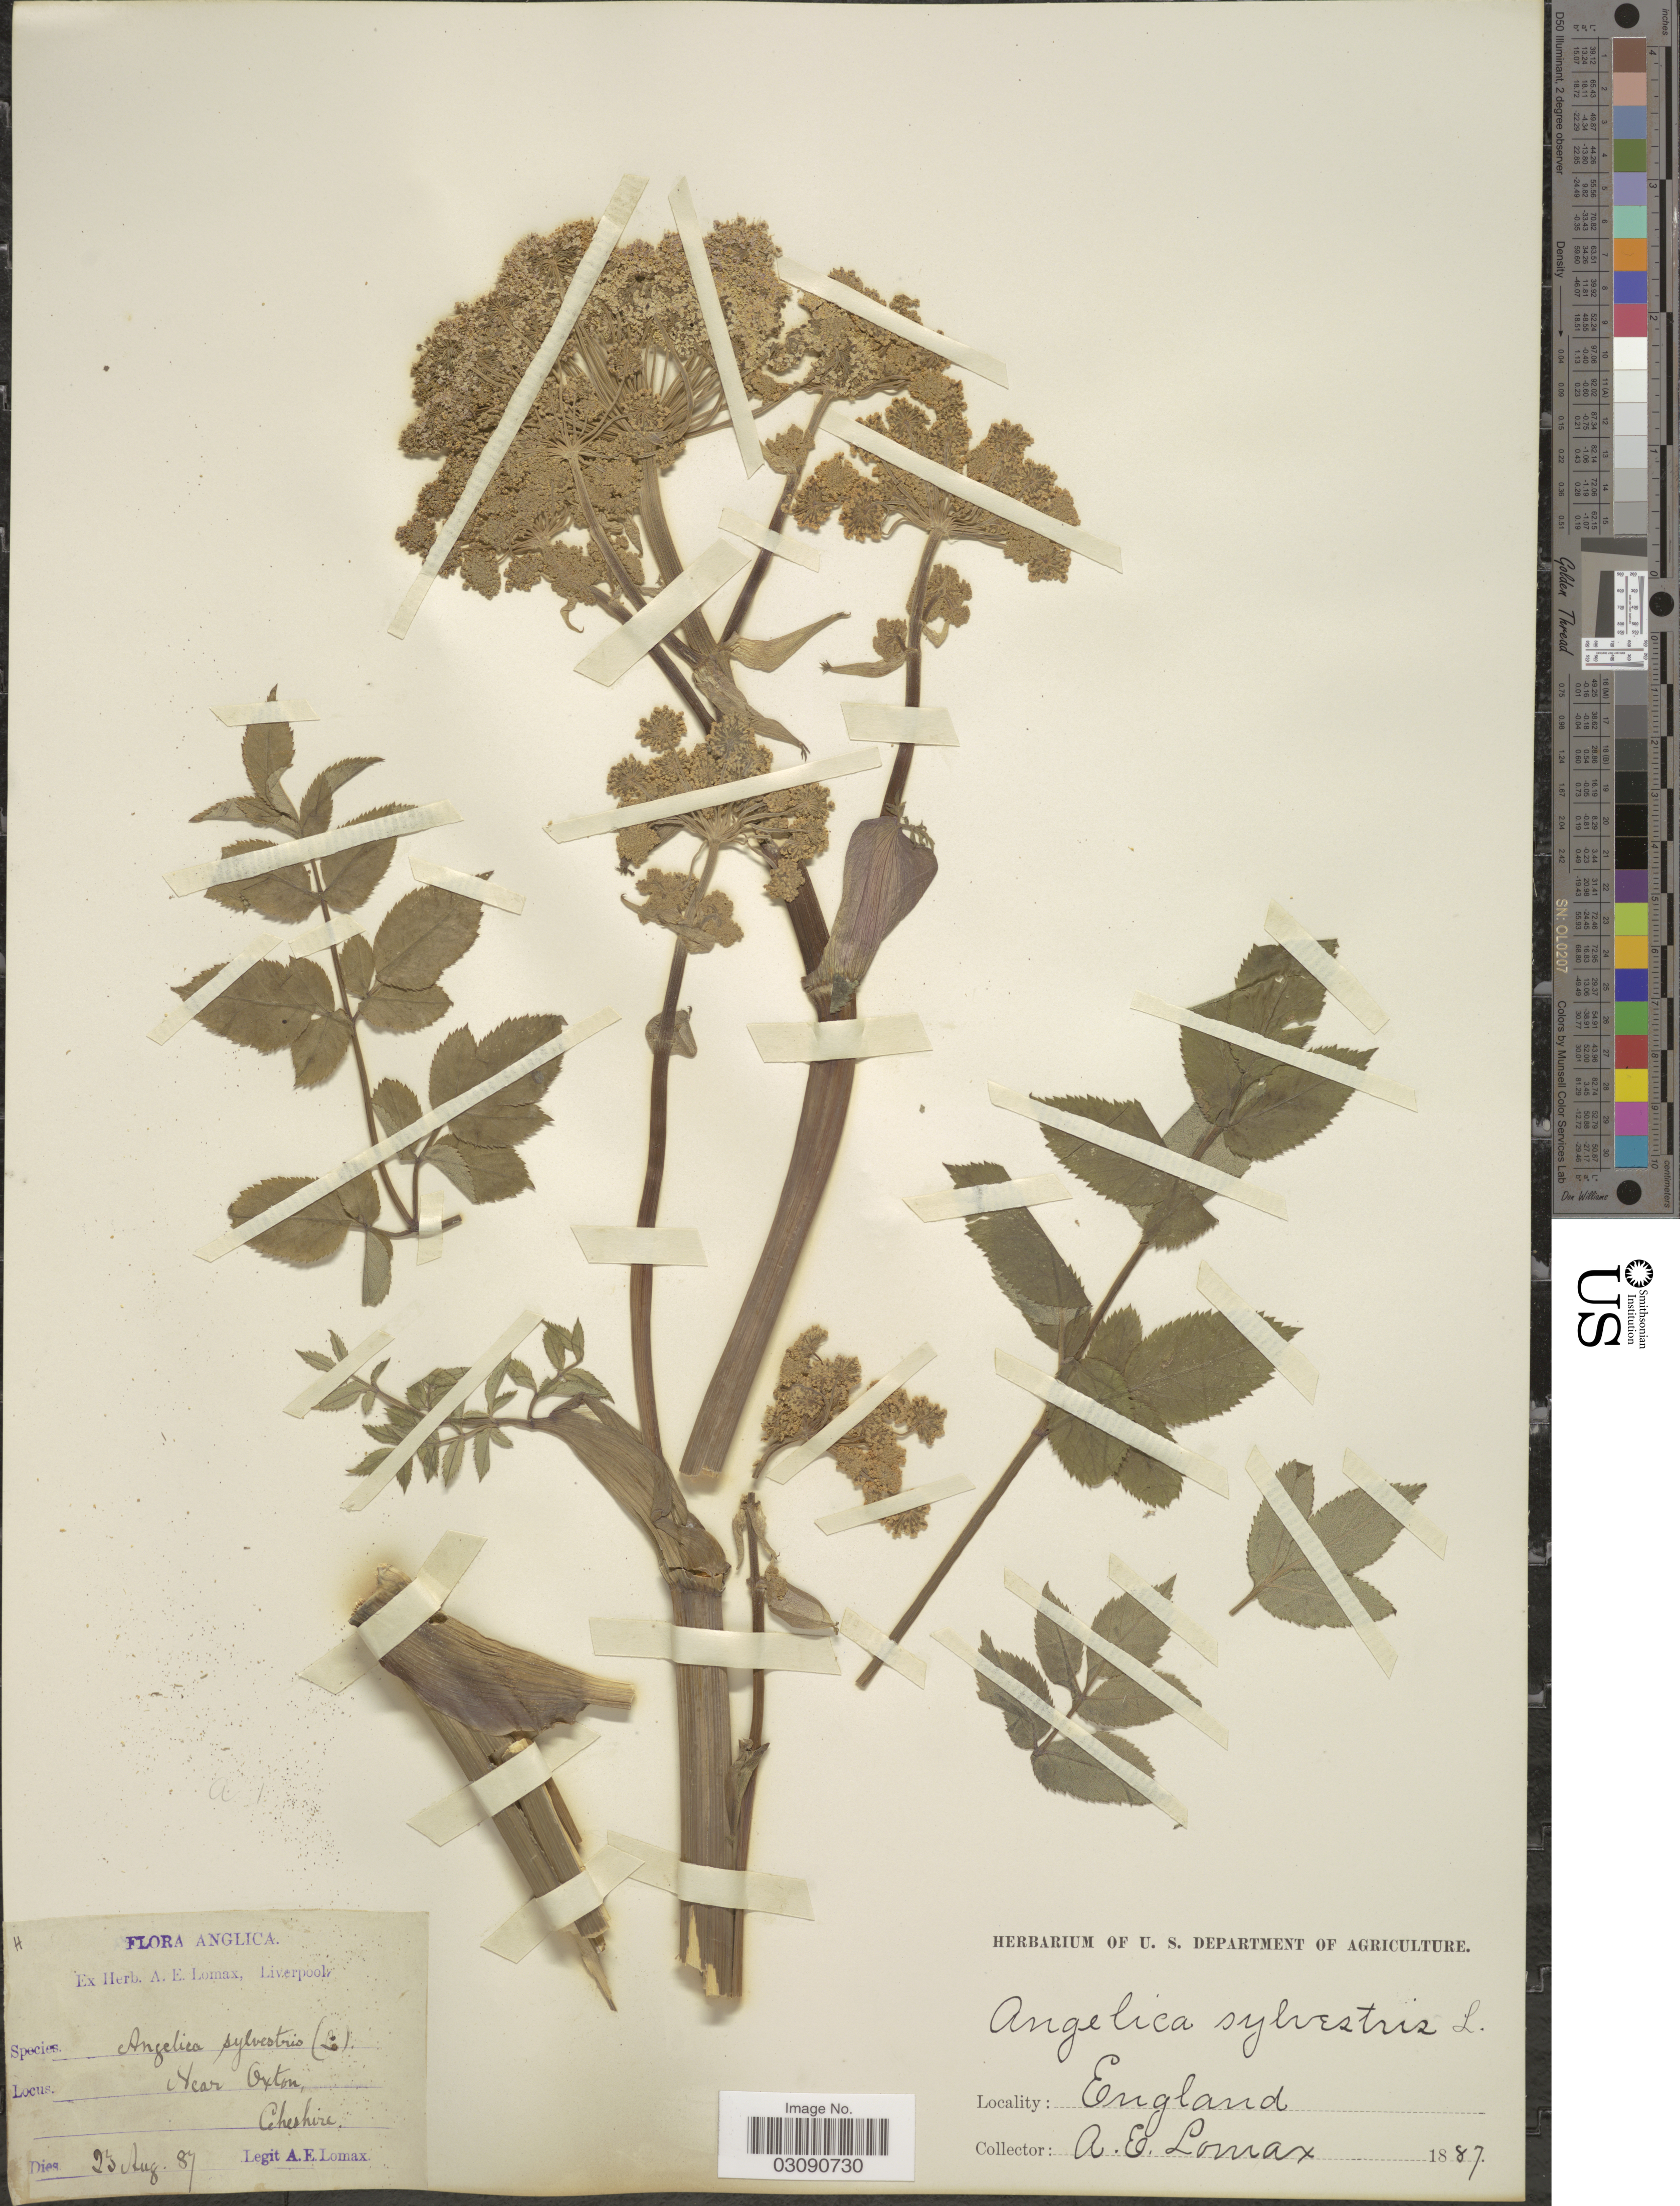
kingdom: Plantae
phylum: Tracheophyta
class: Magnoliopsida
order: Apiales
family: Apiaceae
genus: Angelica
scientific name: Angelica sylvestris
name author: L.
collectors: A. Lomax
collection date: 1887-08-23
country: United Kingdom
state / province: England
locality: Near Oxton, Cheshire.